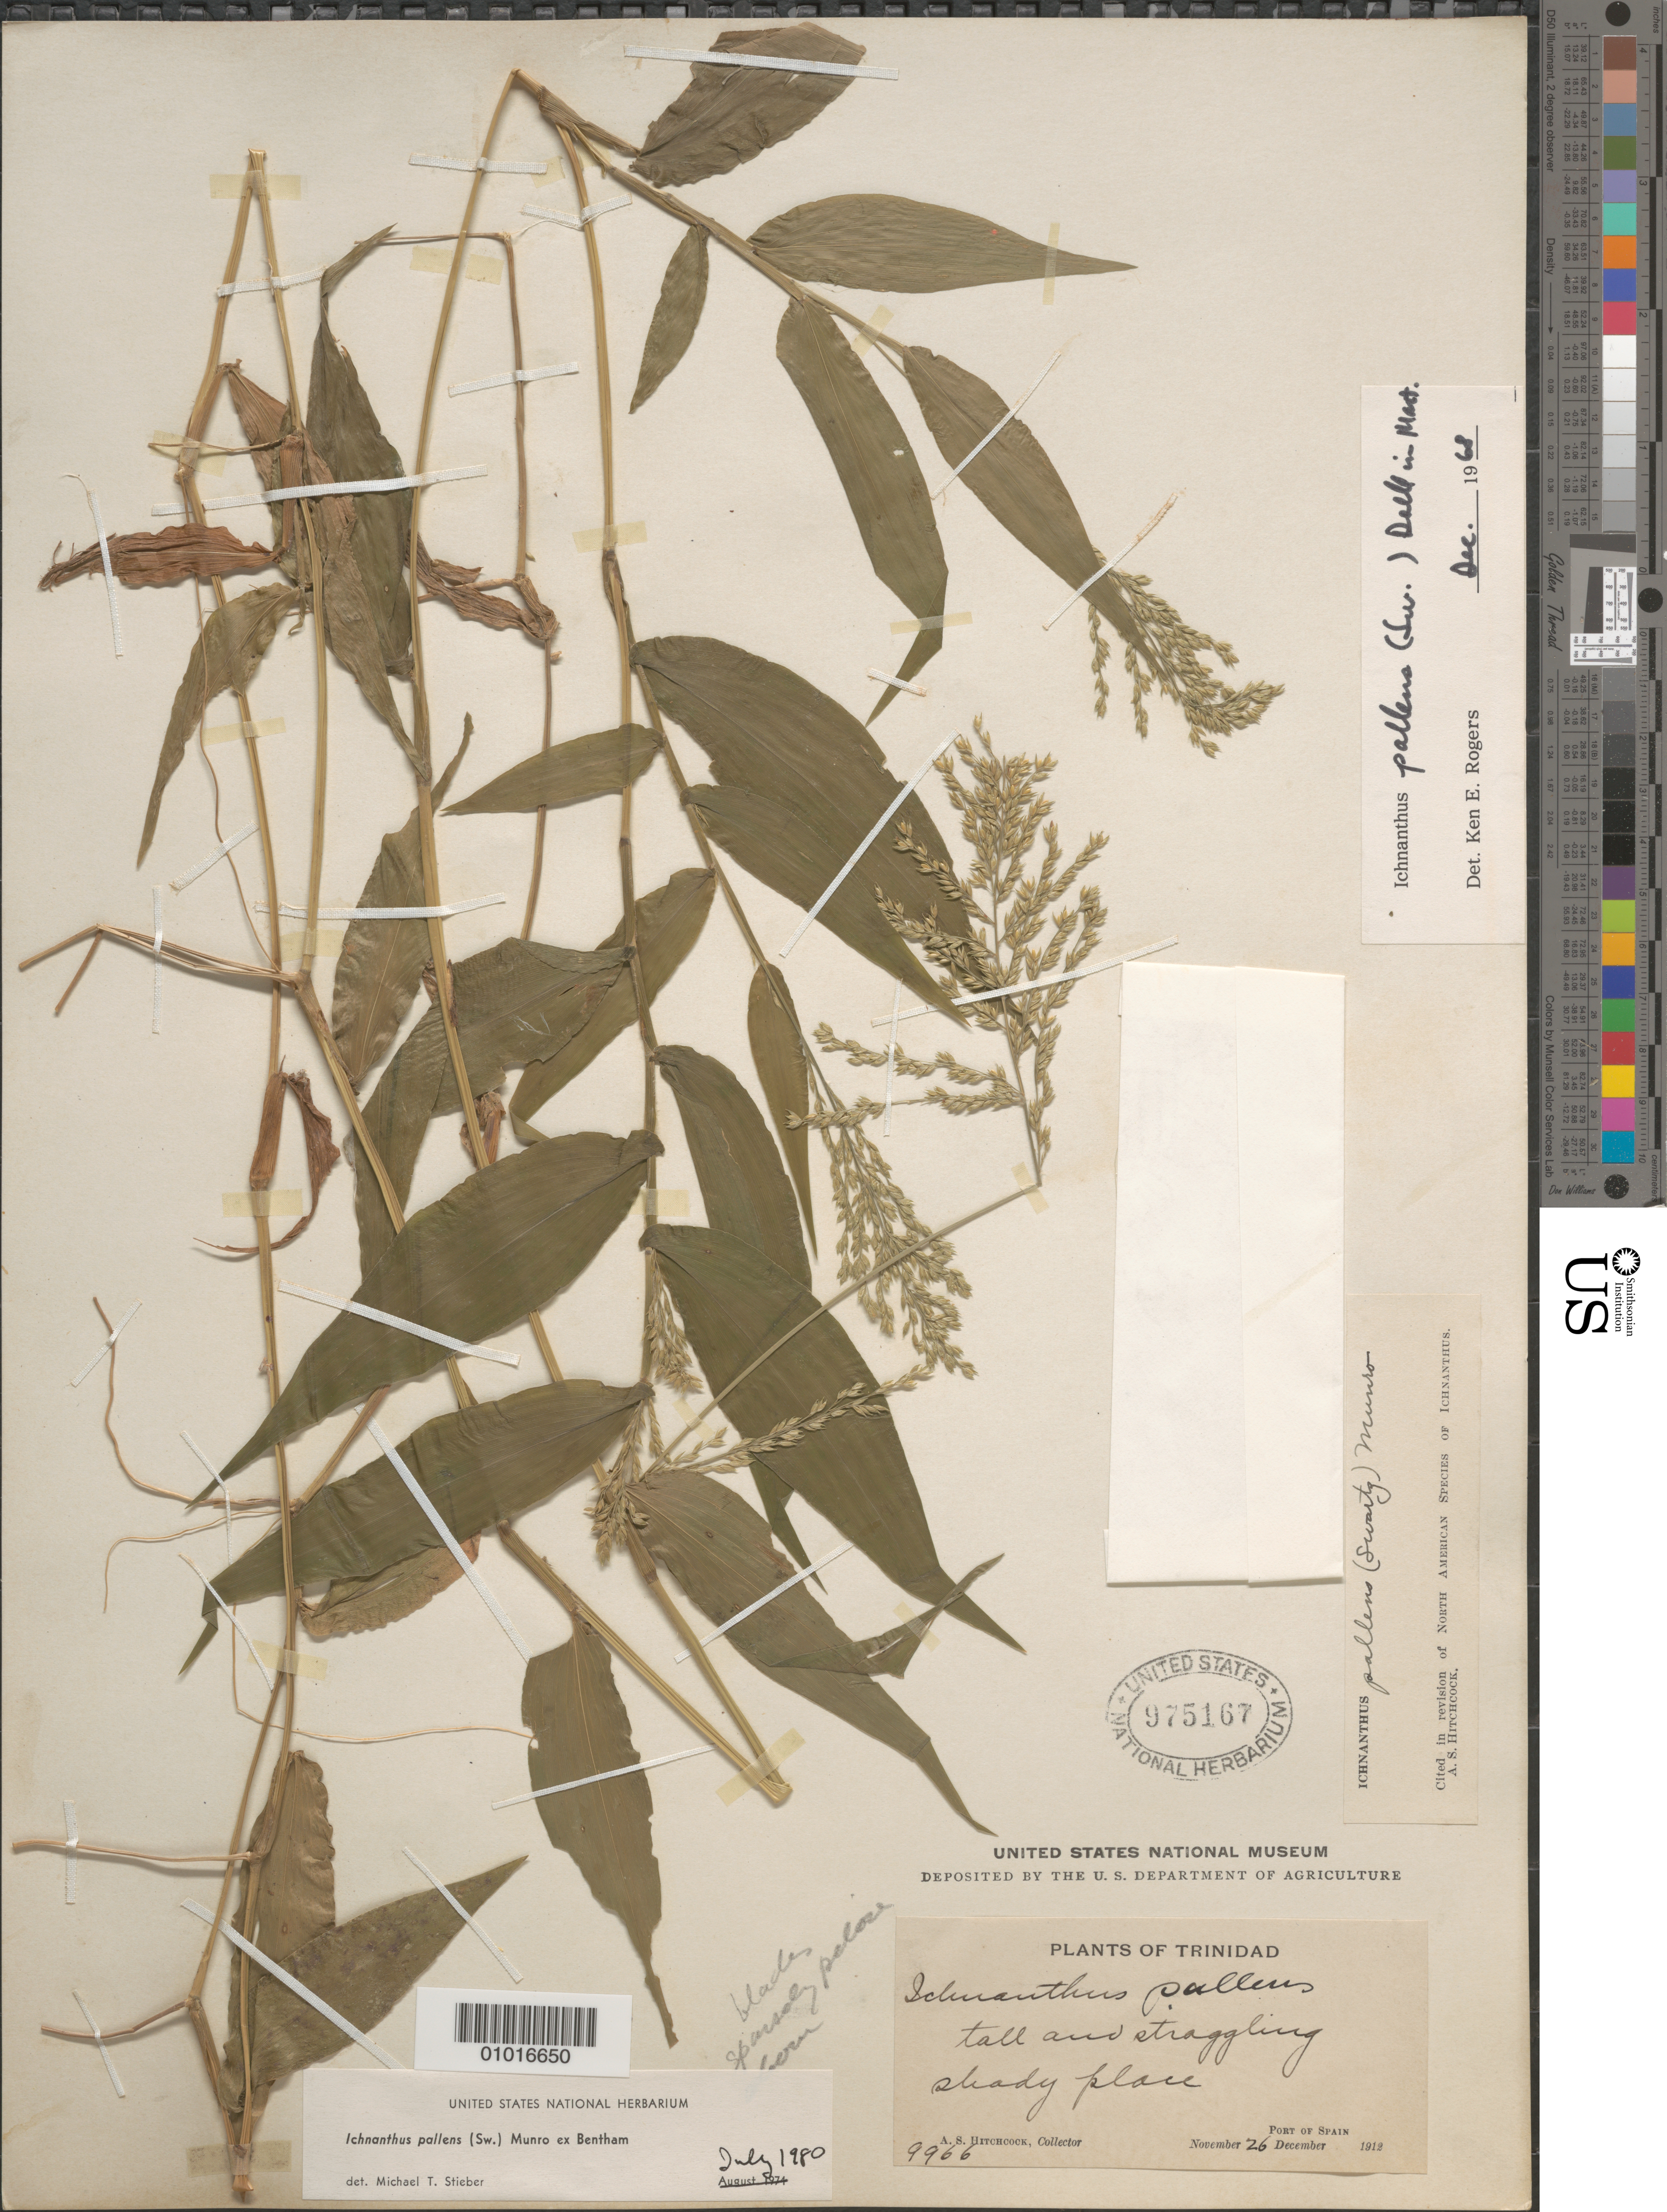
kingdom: Plantae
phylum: Tracheophyta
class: Liliopsida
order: Poales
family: Poaceae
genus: Ichnanthus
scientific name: Ichnanthus pallens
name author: (Sw.) Munro ex Benth.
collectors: A. S. Hitchcock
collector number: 9966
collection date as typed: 26 Nov 1912 or 26 Dec 1912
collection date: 1912-11-26 or 1912-12-26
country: Trinidad and Tobago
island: Trinidad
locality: Port of Spain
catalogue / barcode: US 975167